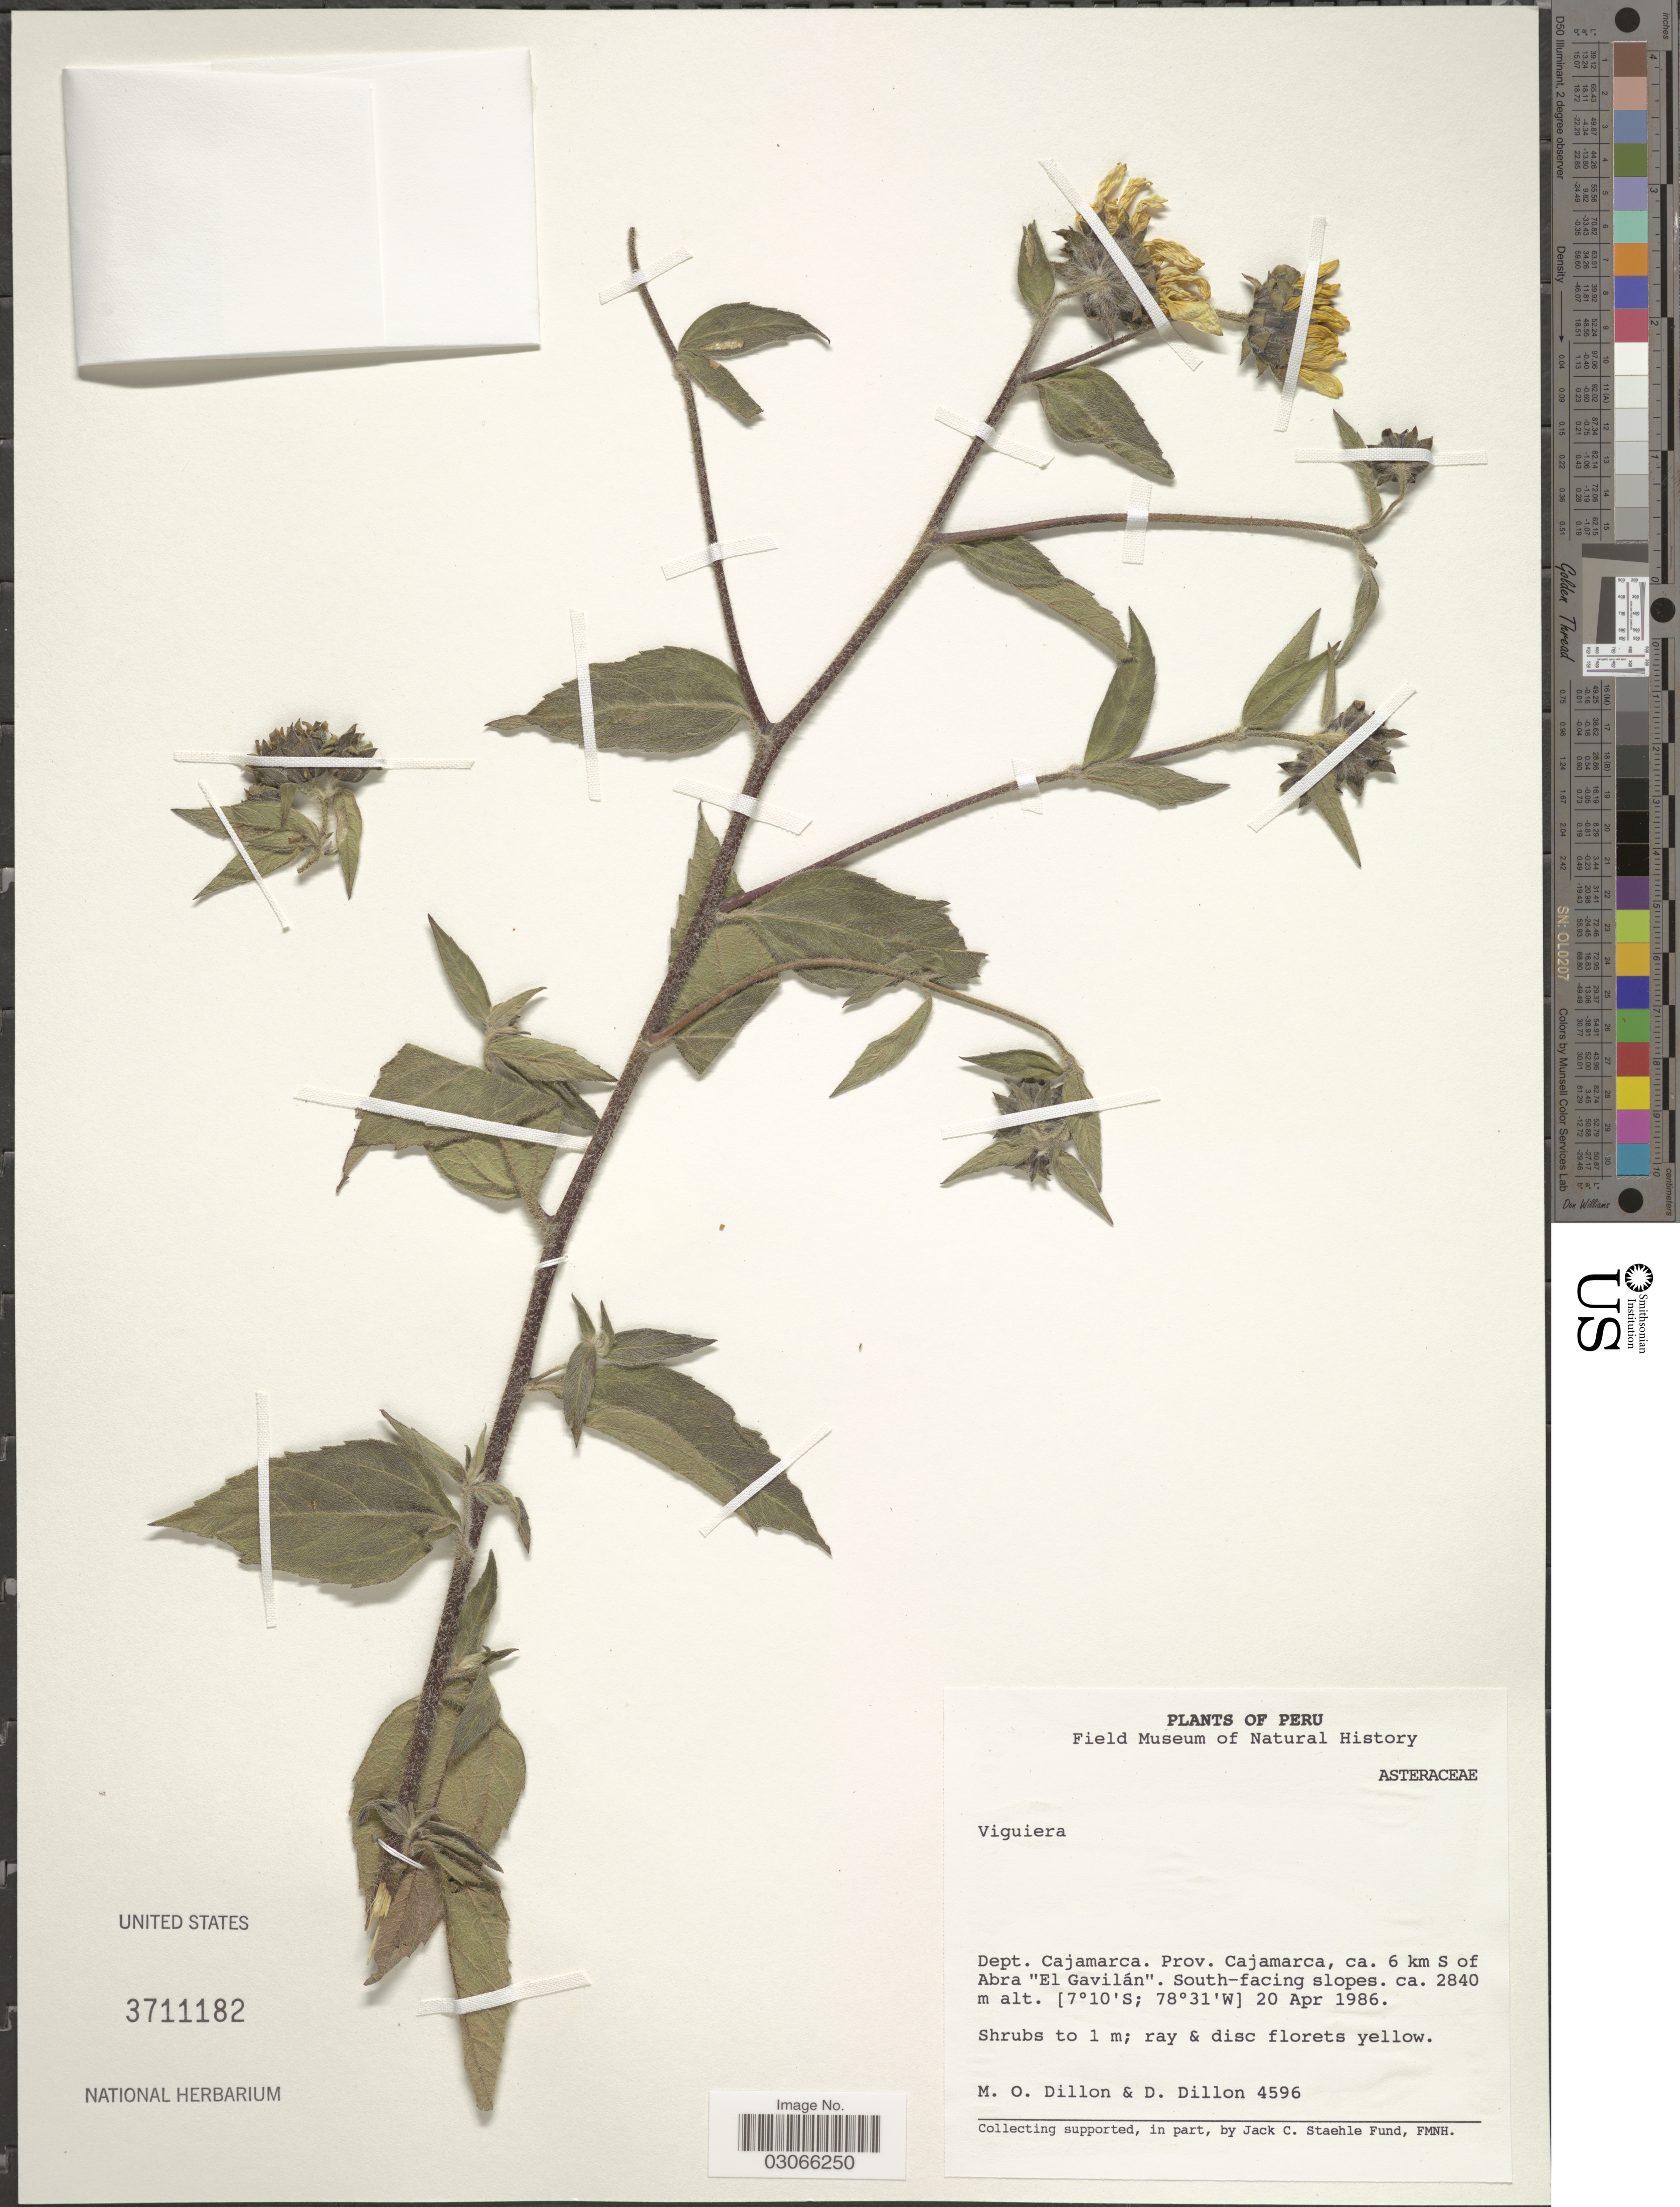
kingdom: Plantae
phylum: Tracheophyta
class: Magnoliopsida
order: Asterales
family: Asteraceae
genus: Viguiera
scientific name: Viguiera sp.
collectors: M. O. Dillon & D. Dillon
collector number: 4596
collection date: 1986-04-20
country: Peru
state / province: Cajamarca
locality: Dept. Cajamarca. Prov. Cajamarca, ca. 6 km S of Abra "El Gavilán". South-facing slopes.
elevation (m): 2840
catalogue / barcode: US 3711182